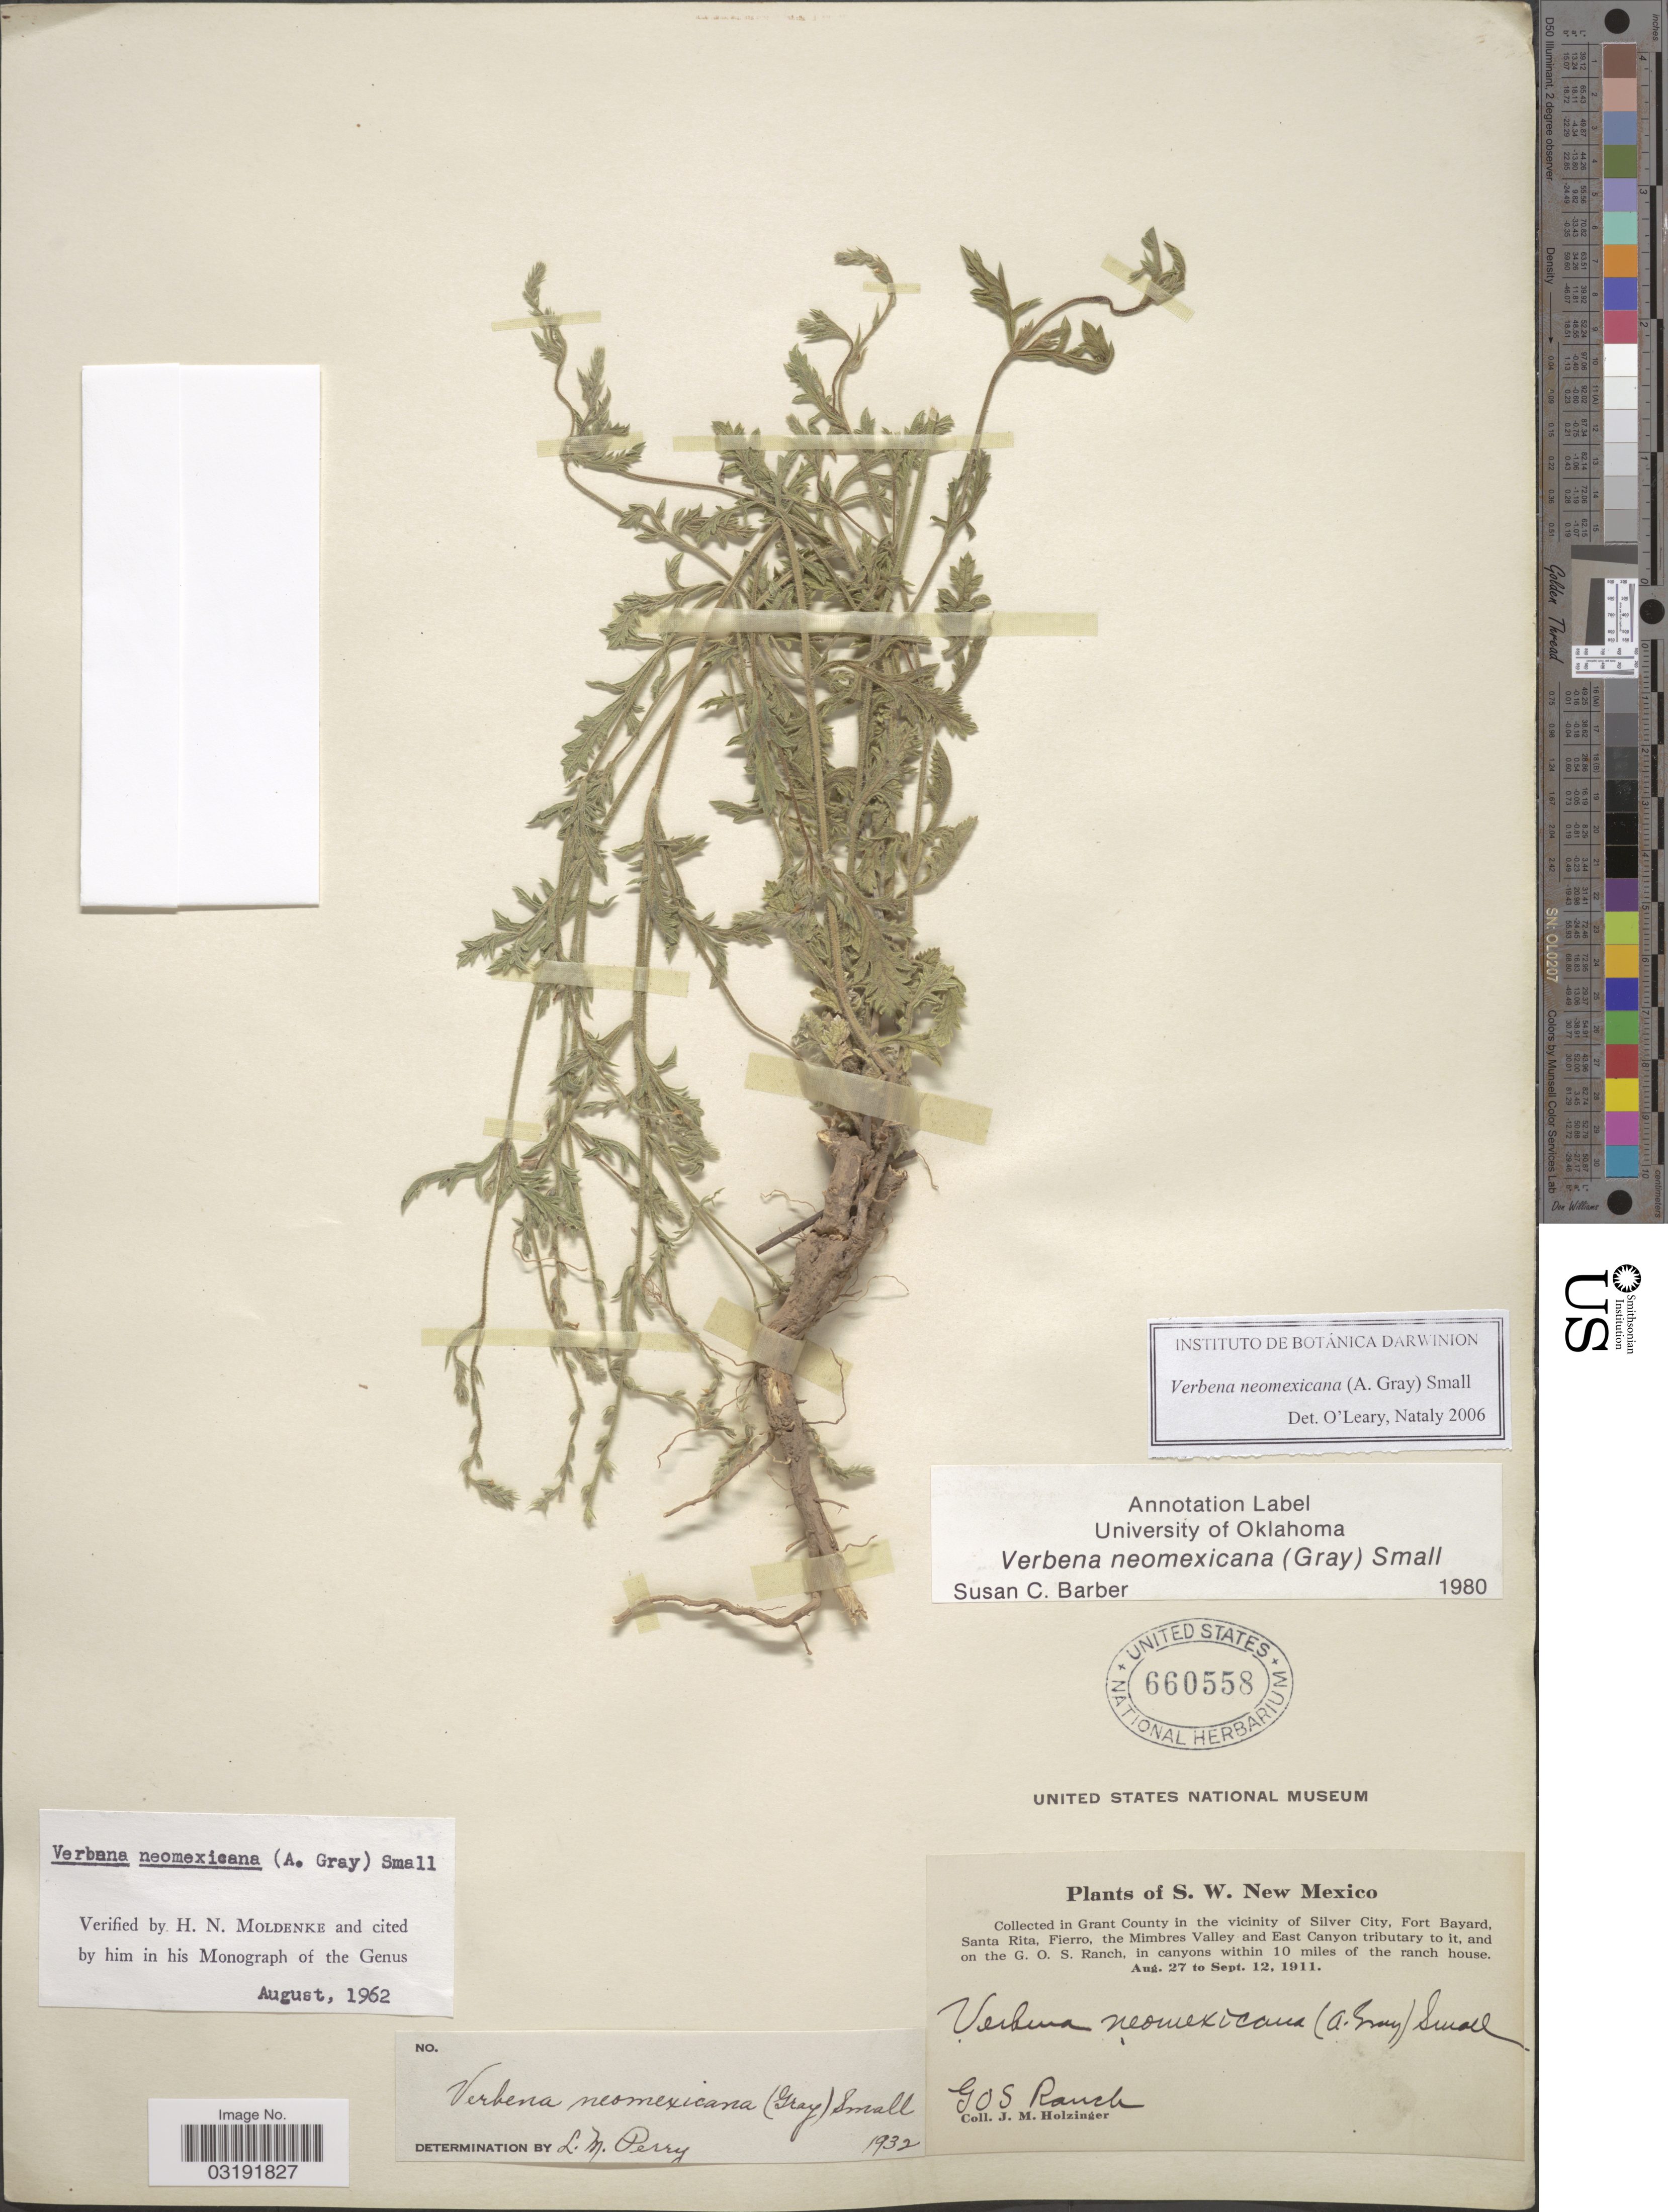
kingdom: Plantae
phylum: Tracheophyta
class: Magnoliopsida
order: Lamiales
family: Verbenaceae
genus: Verbena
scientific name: Verbena neomexicana var. hirtella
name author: L.M. Perry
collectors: J. M. Holzinger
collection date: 1911-08-27/1911-09-12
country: United States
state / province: New Mexico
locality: S. W. New Mexico. In Grant County in the vicinity of Silver City, Fort Bayard, Santa Rita, Fierro, Mimbres Valley and East Canyon tributary to it, and on the G. O. S. Ranch, in canyons within 10 miles of the ranch house. GoS Ranch.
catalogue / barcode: US 660558